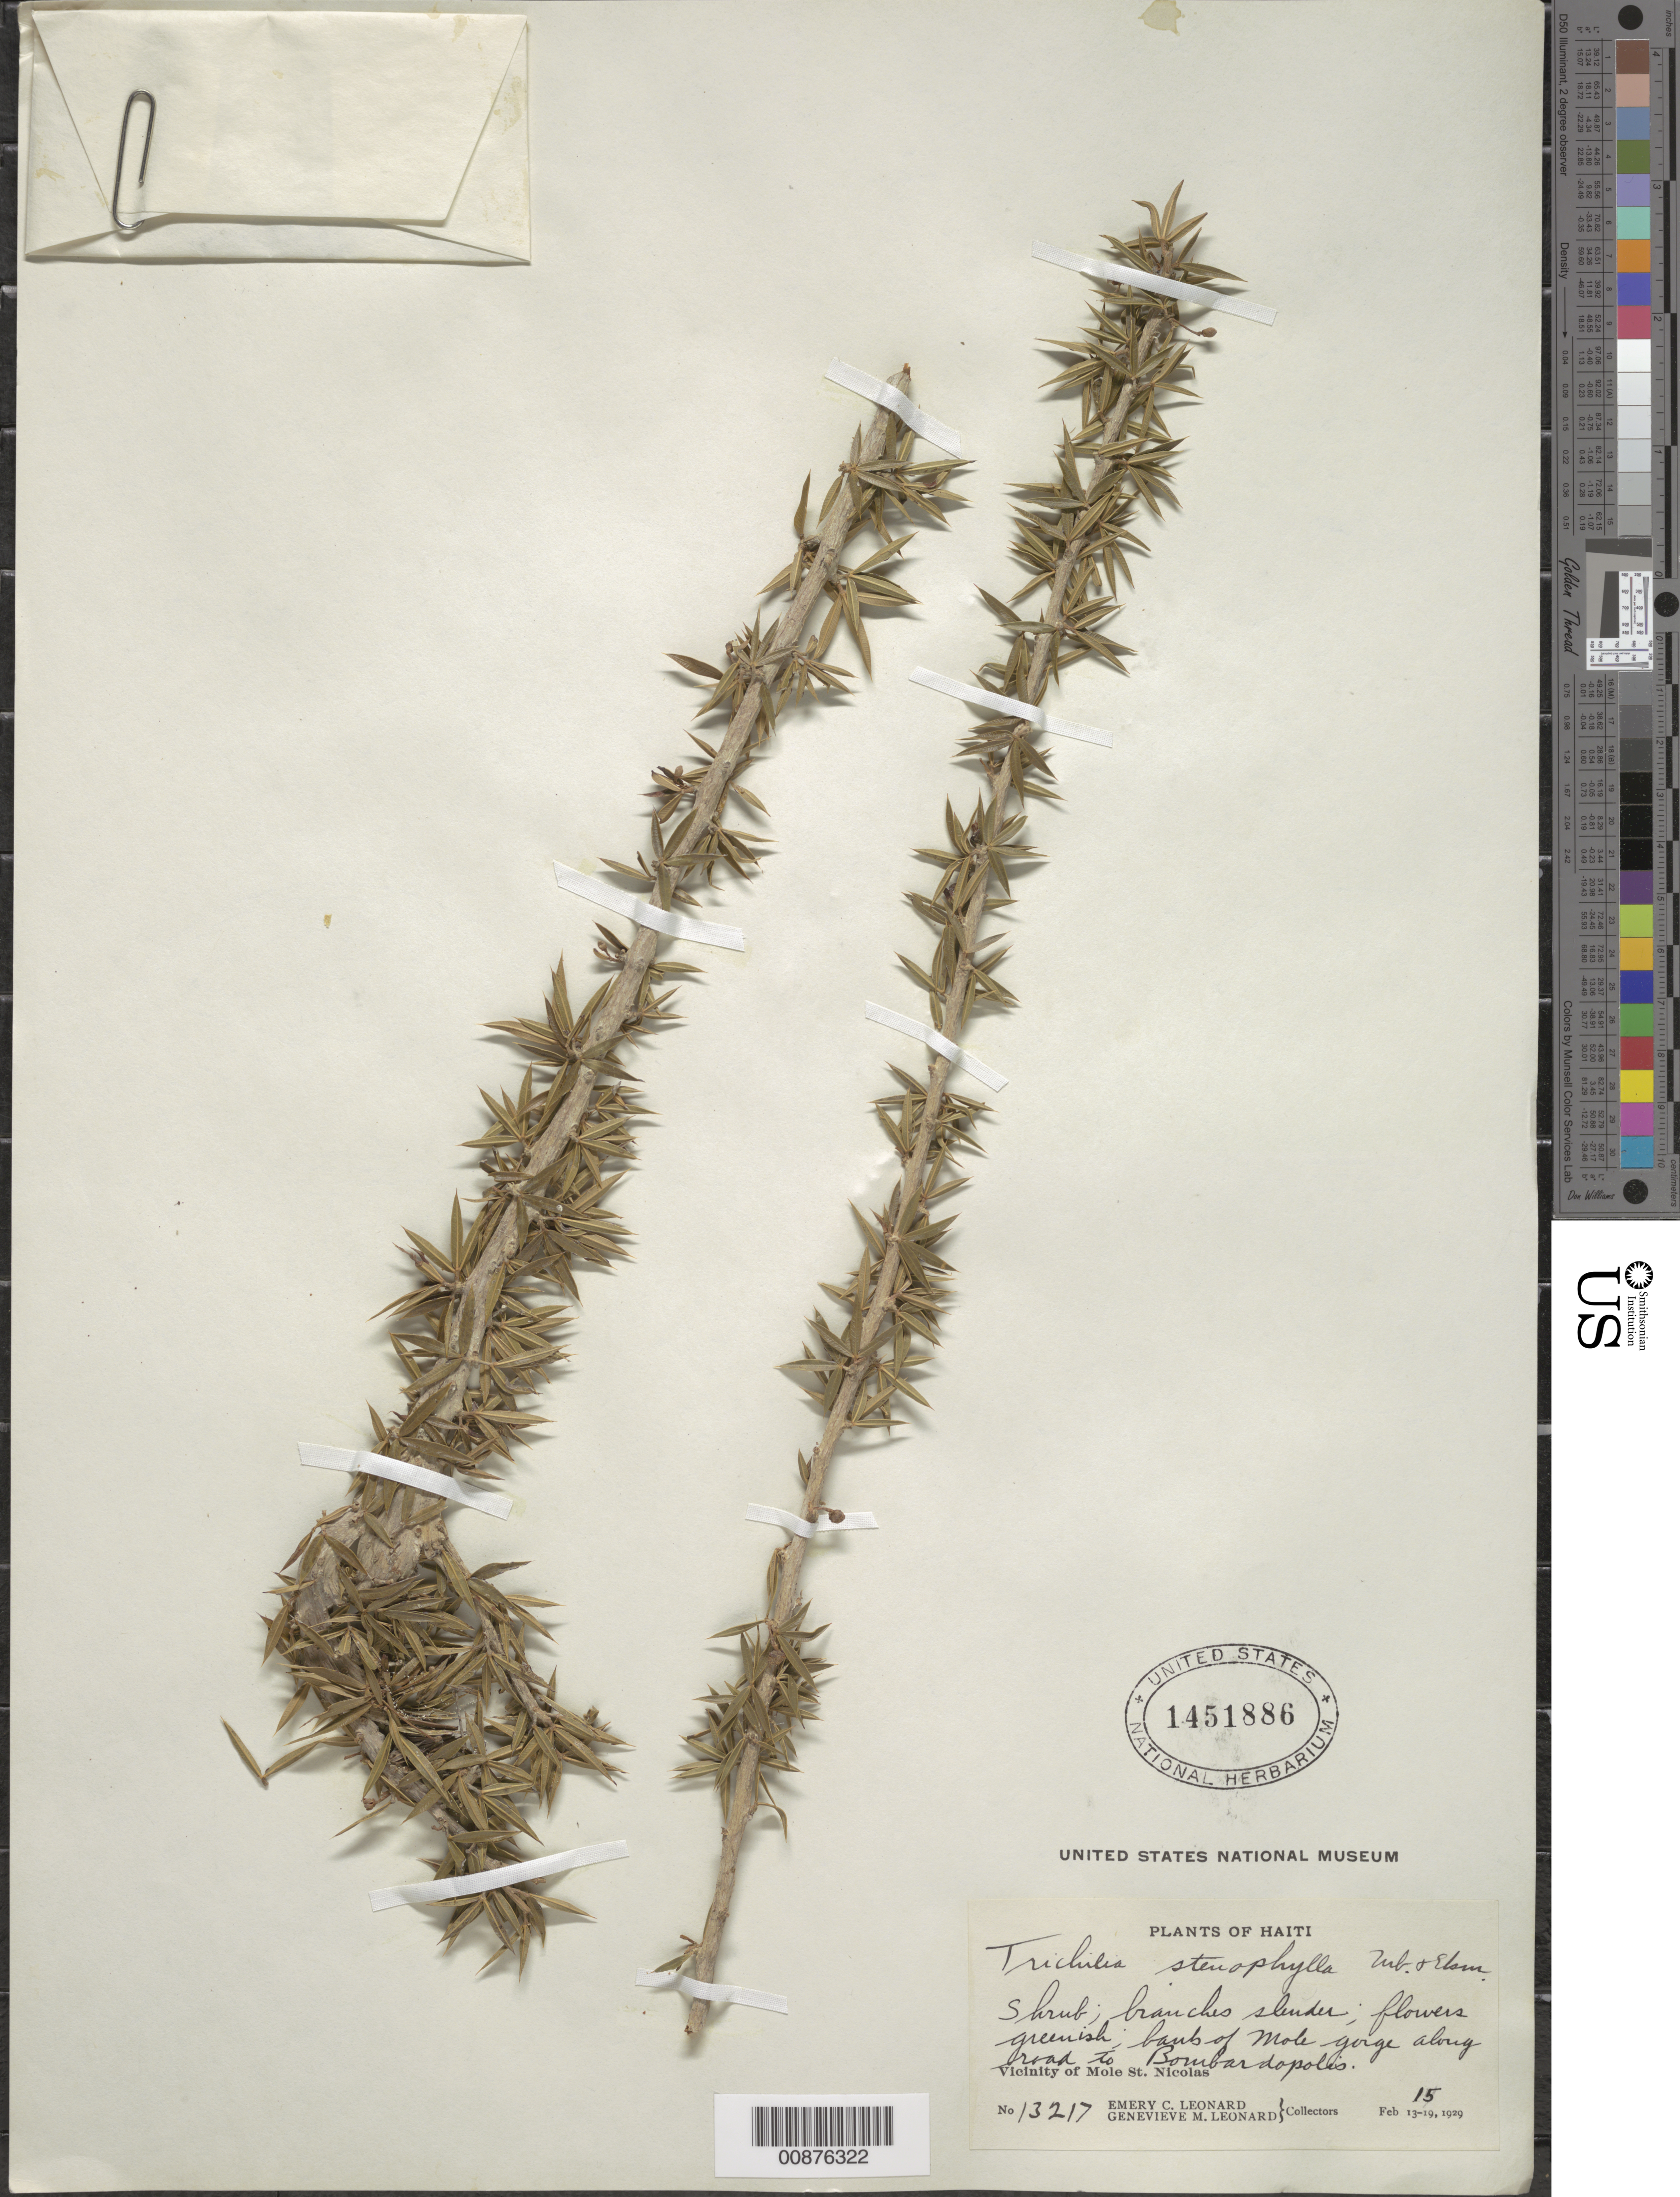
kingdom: Plantae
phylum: Tracheophyta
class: Magnoliopsida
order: Sapindales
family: Meliaceae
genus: Trichilia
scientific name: Trichilia stenophylla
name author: Urb. & Ekman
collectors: E. C. Leonard & G. M. Leonard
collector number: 13217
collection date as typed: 15 Feb 1929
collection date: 1929-02-15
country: Haiti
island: Hispaniola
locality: Vicinity of Mole St. Nicolas, Mole gorge, along road to Bombardopolis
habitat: Banks of gorge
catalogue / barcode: US 1451886